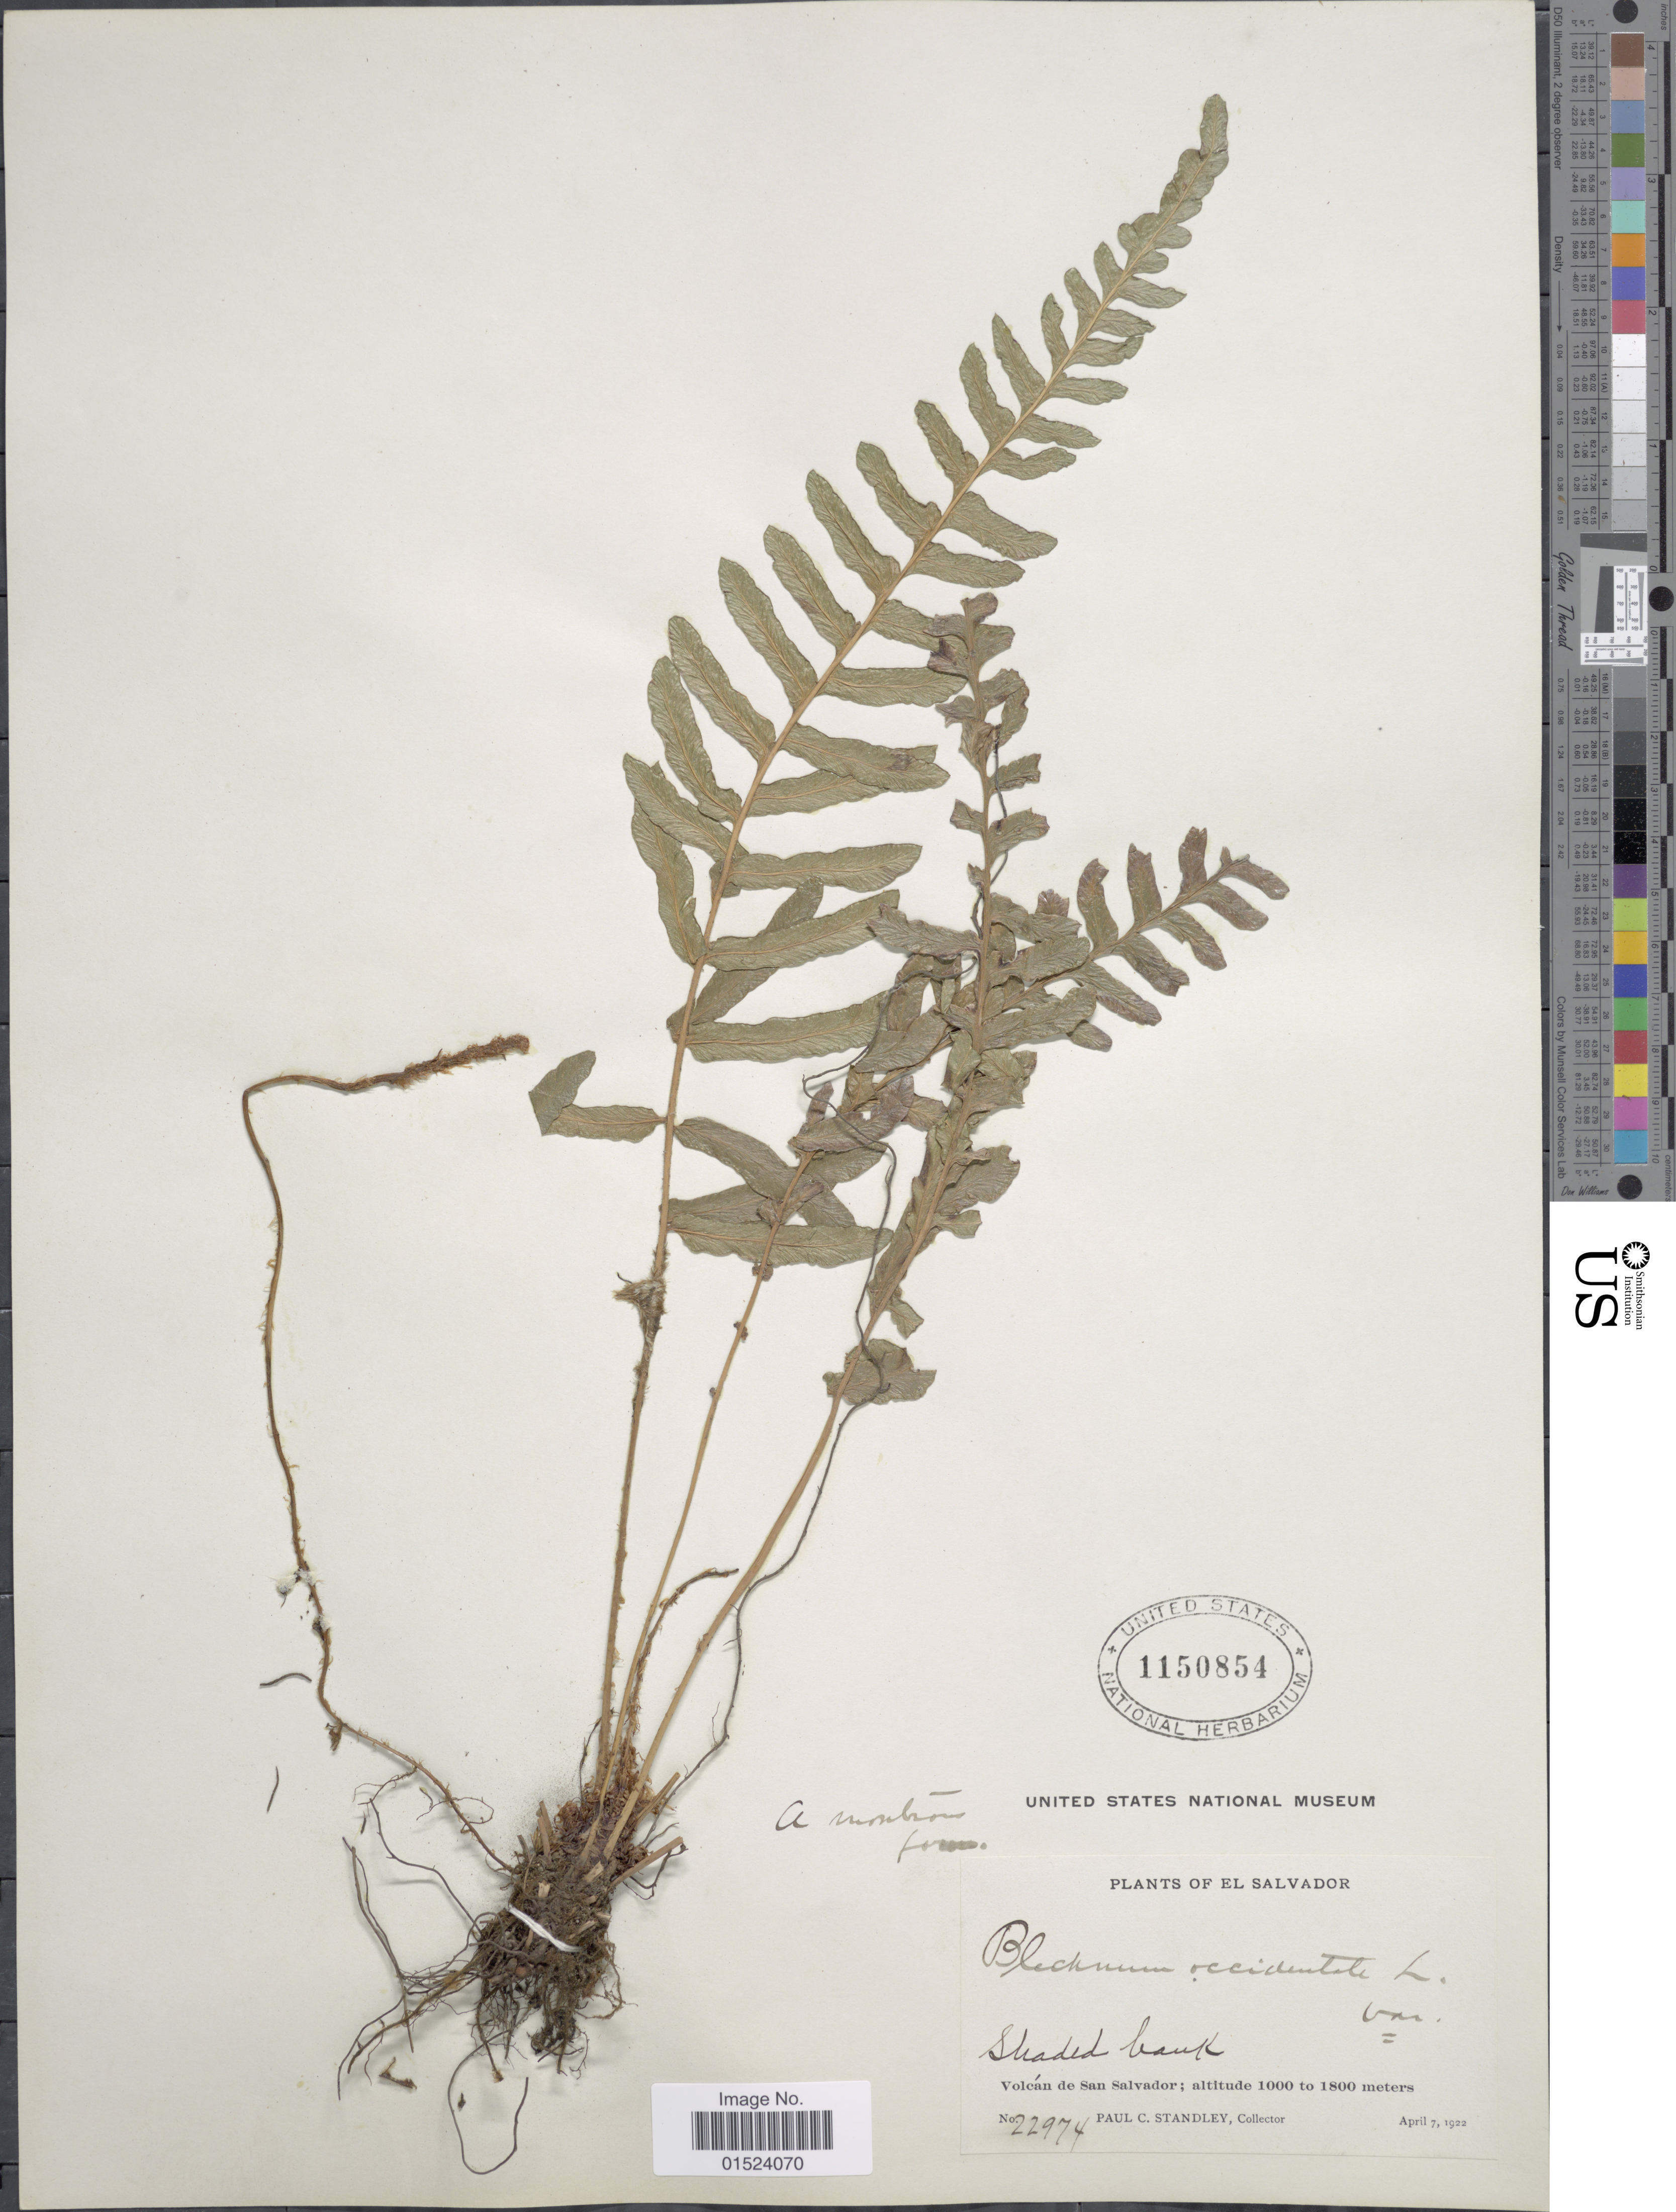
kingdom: Plantae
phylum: Tracheophyta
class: Polypodiopsida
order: Polypodiales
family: Blechnaceae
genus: Blechnum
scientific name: Blechnum glandulosum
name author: Link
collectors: P. C. Standley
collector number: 22974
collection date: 1922-04-07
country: El Salvador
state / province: San Salvador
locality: Volcán de San Salvador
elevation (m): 1000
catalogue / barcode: US 1150854